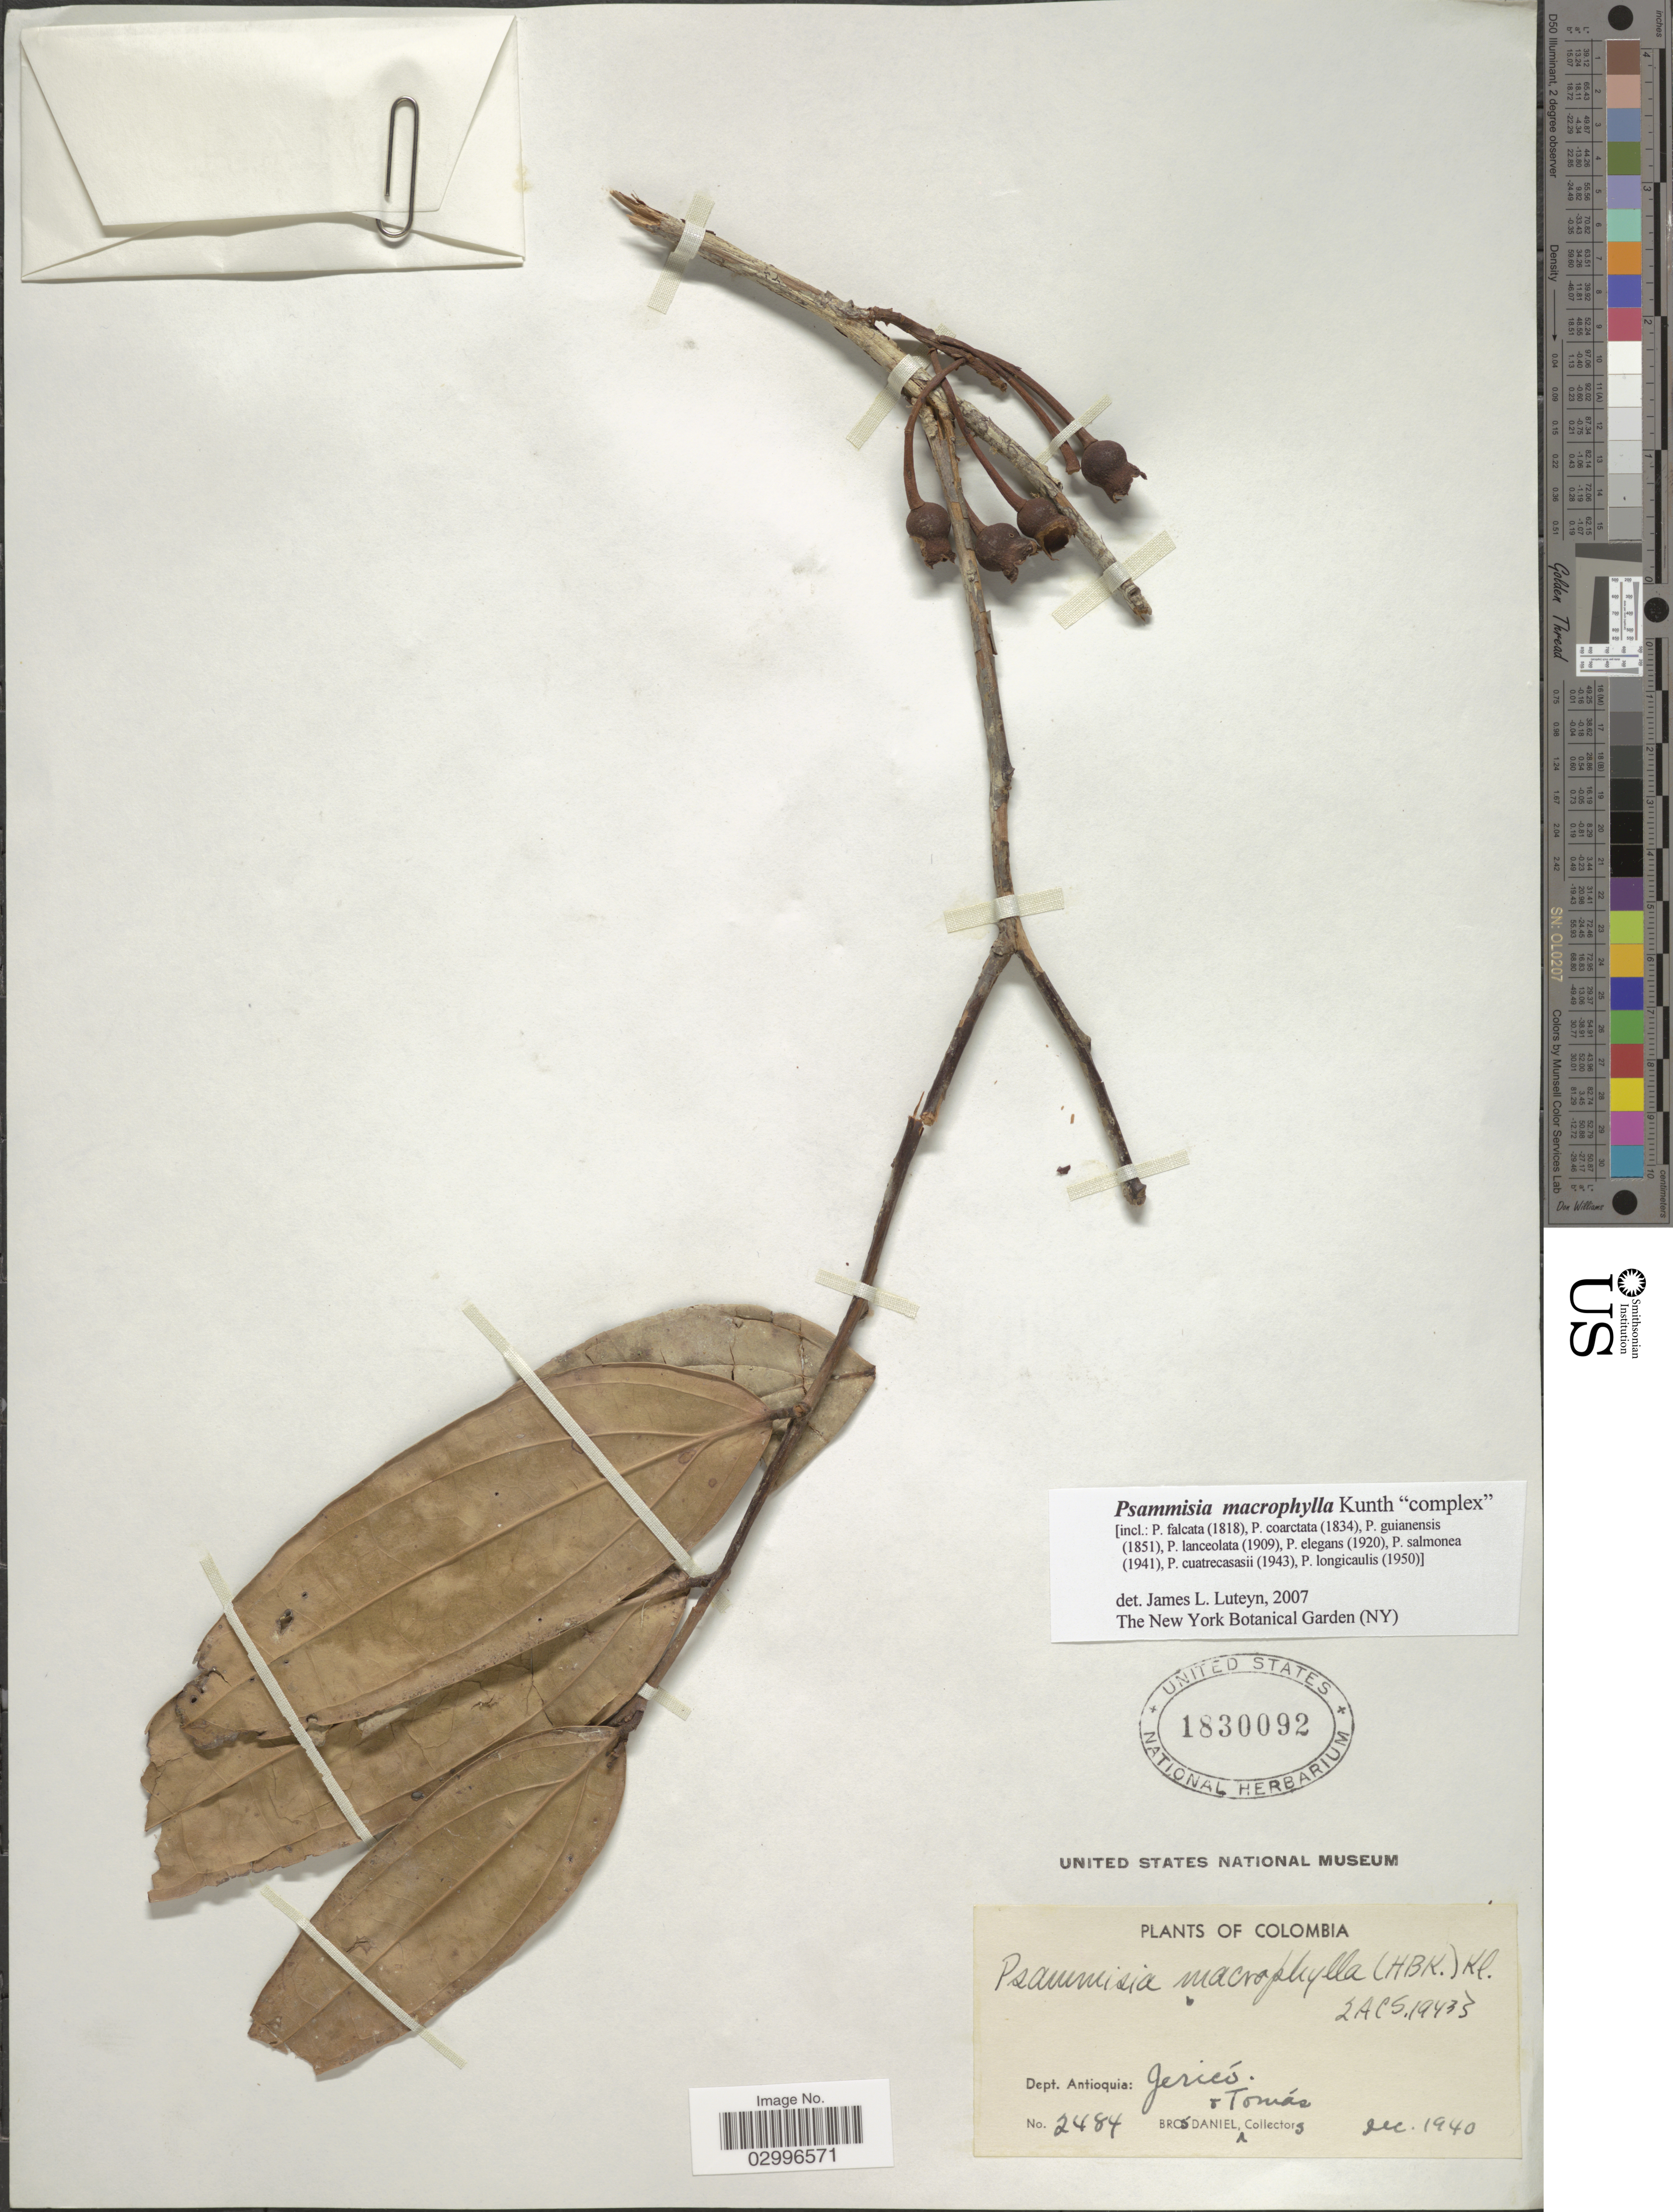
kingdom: Plantae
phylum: Tracheophyta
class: Magnoliopsida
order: Ericales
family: Ericaceae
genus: Psammisia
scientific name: Psammisia macrophylla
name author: (Kunth) Klotzsch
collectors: Bro. Daniel & B. Tomas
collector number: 2484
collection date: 1940-12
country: Colombia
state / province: Antioquia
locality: Dept. Antioquia: Jericó.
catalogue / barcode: US 1830092